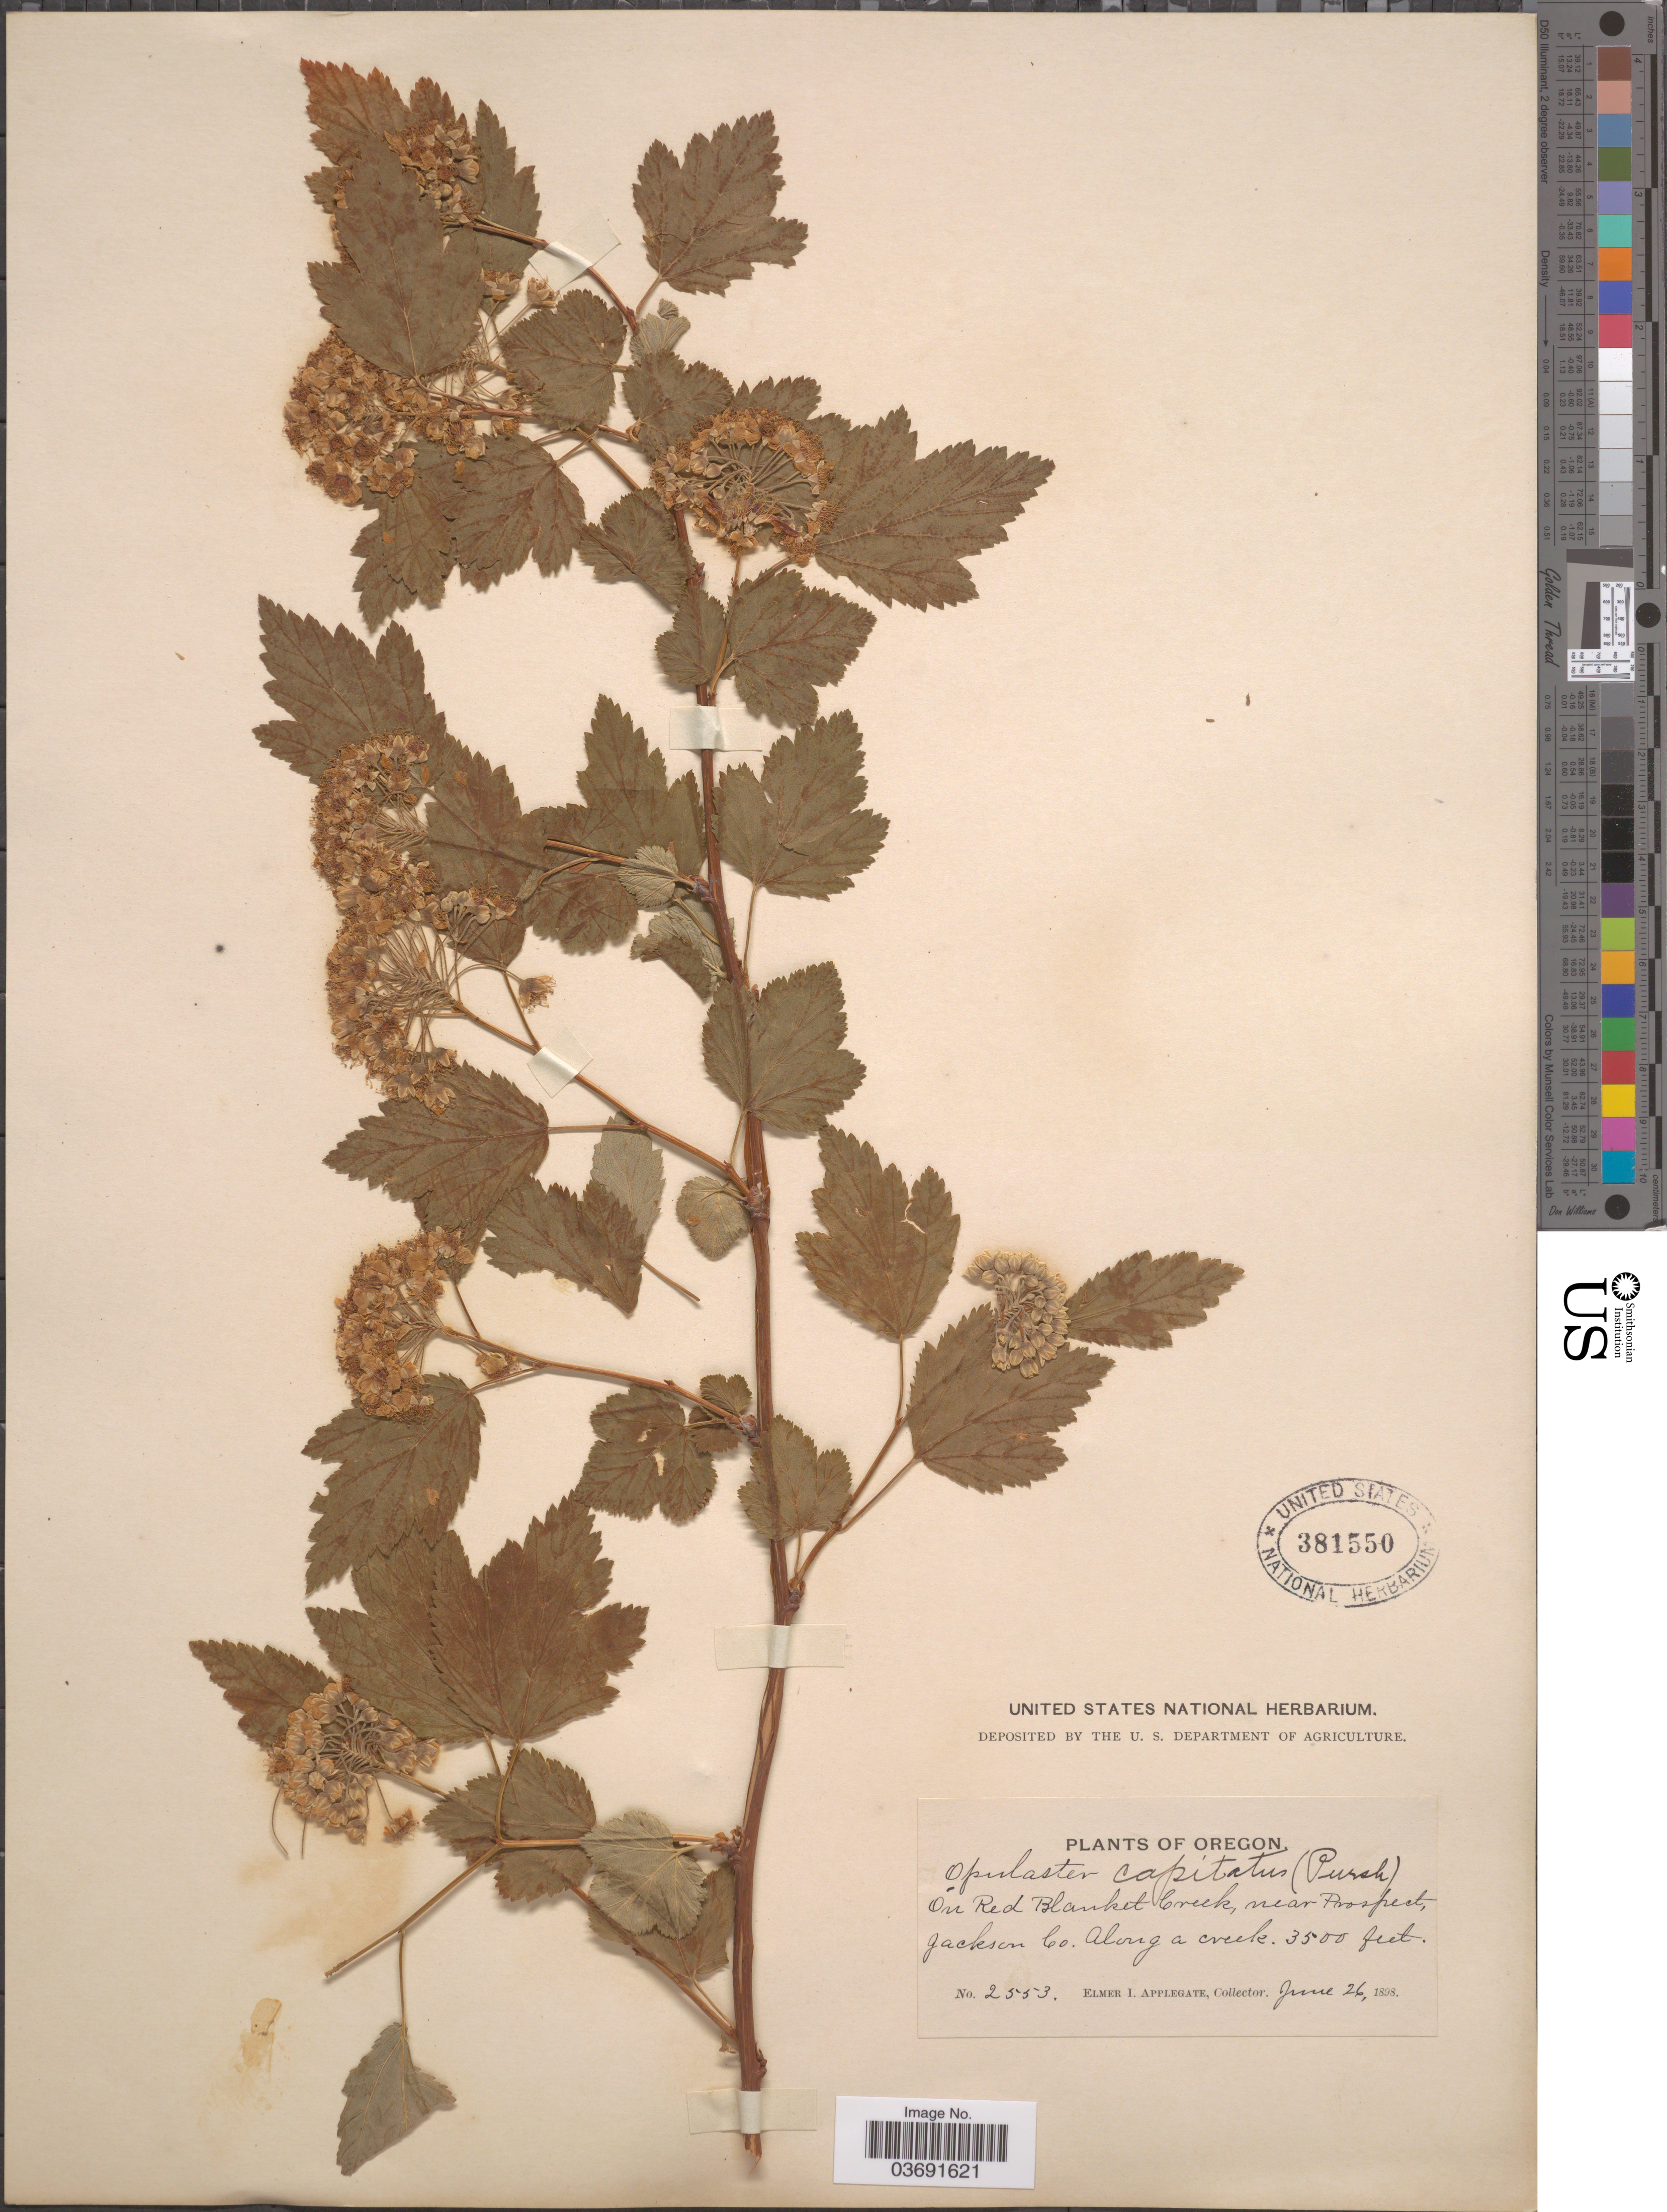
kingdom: Plantae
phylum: Tracheophyta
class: Magnoliopsida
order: Rosales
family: Rosaceae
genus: Physocarpus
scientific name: Physocarpus capitatus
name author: (Pursh) Kuntze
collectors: E. I. Applegate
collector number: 2553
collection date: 1898-06-26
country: United States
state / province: Oregon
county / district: Jackson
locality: On Red Blanket Creek, near Prospect, Jackson Co.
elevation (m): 1067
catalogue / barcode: US 381550